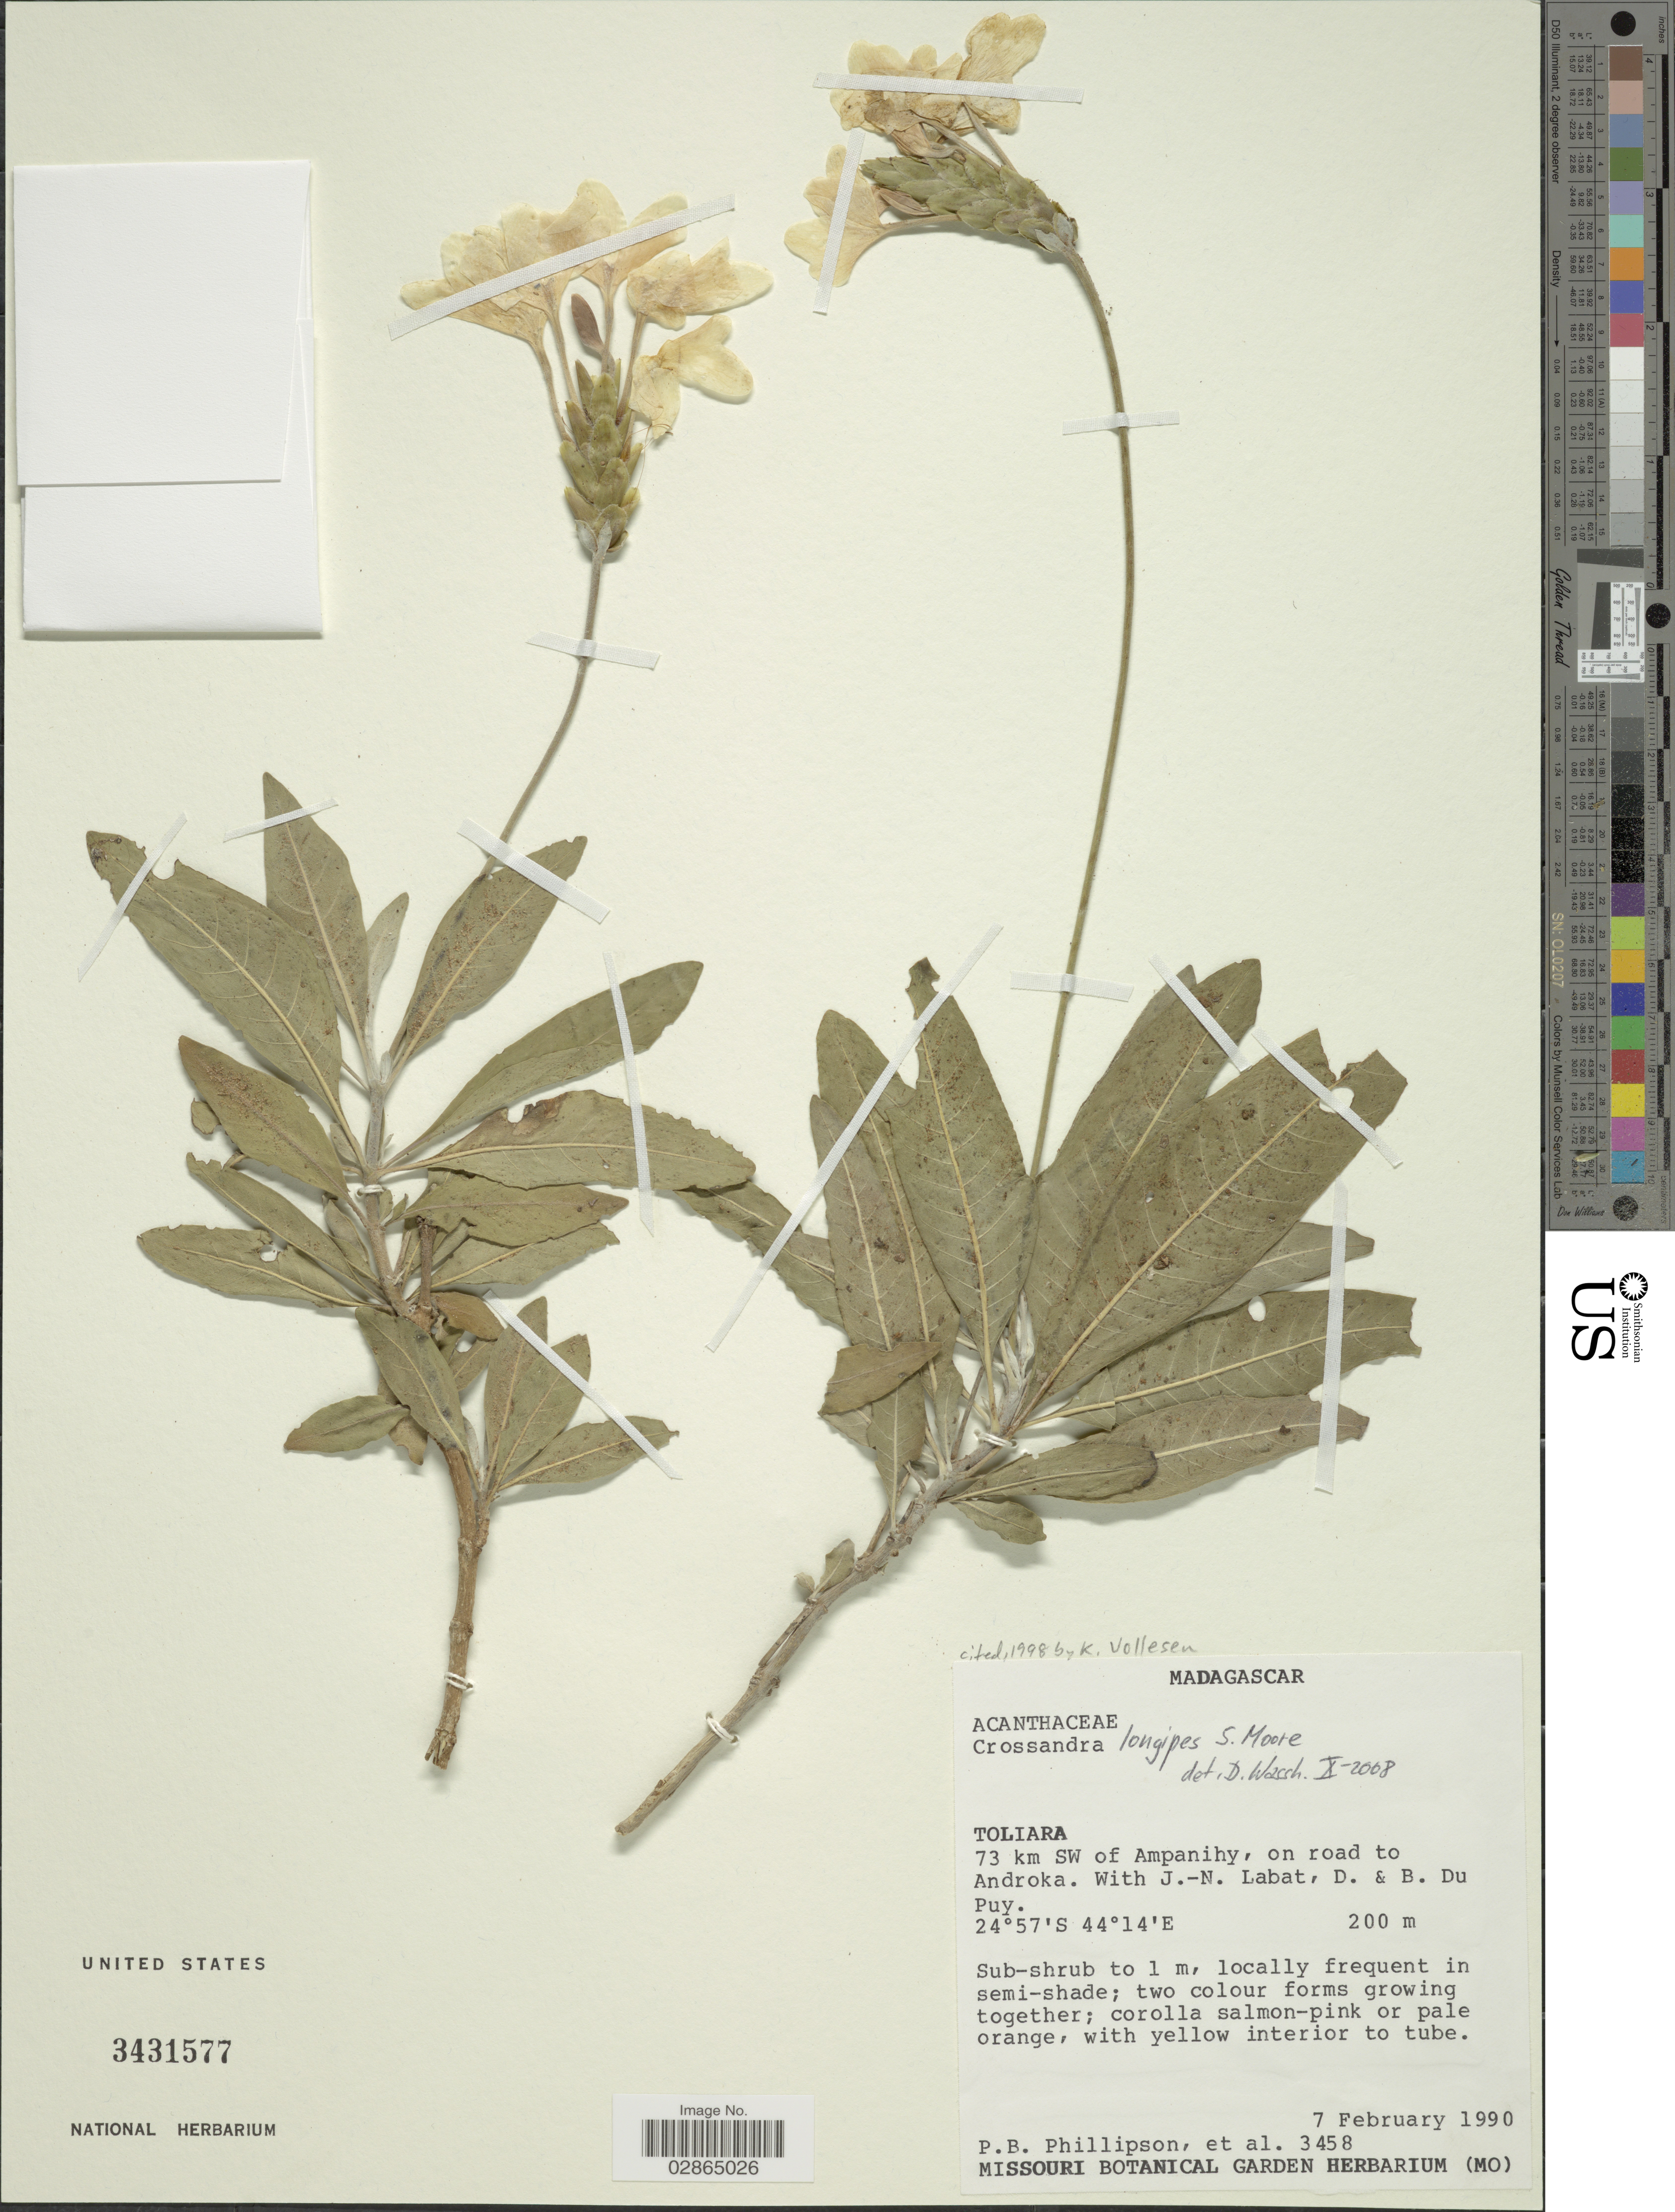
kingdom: Plantae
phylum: Tracheophyta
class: Magnoliopsida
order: Lamiales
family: Acanthaceae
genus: Crossandra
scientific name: Crossandra longipes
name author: S. Moore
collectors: P. B. Phillipson, J.-N. Labat, D. Du Puy & B. Du Puy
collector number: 3458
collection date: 1990-02-07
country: Madagascar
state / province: Atsimo-Andrefana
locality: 73 km SW of Ampanihy, on road to Androka.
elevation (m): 200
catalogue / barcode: US 3431577